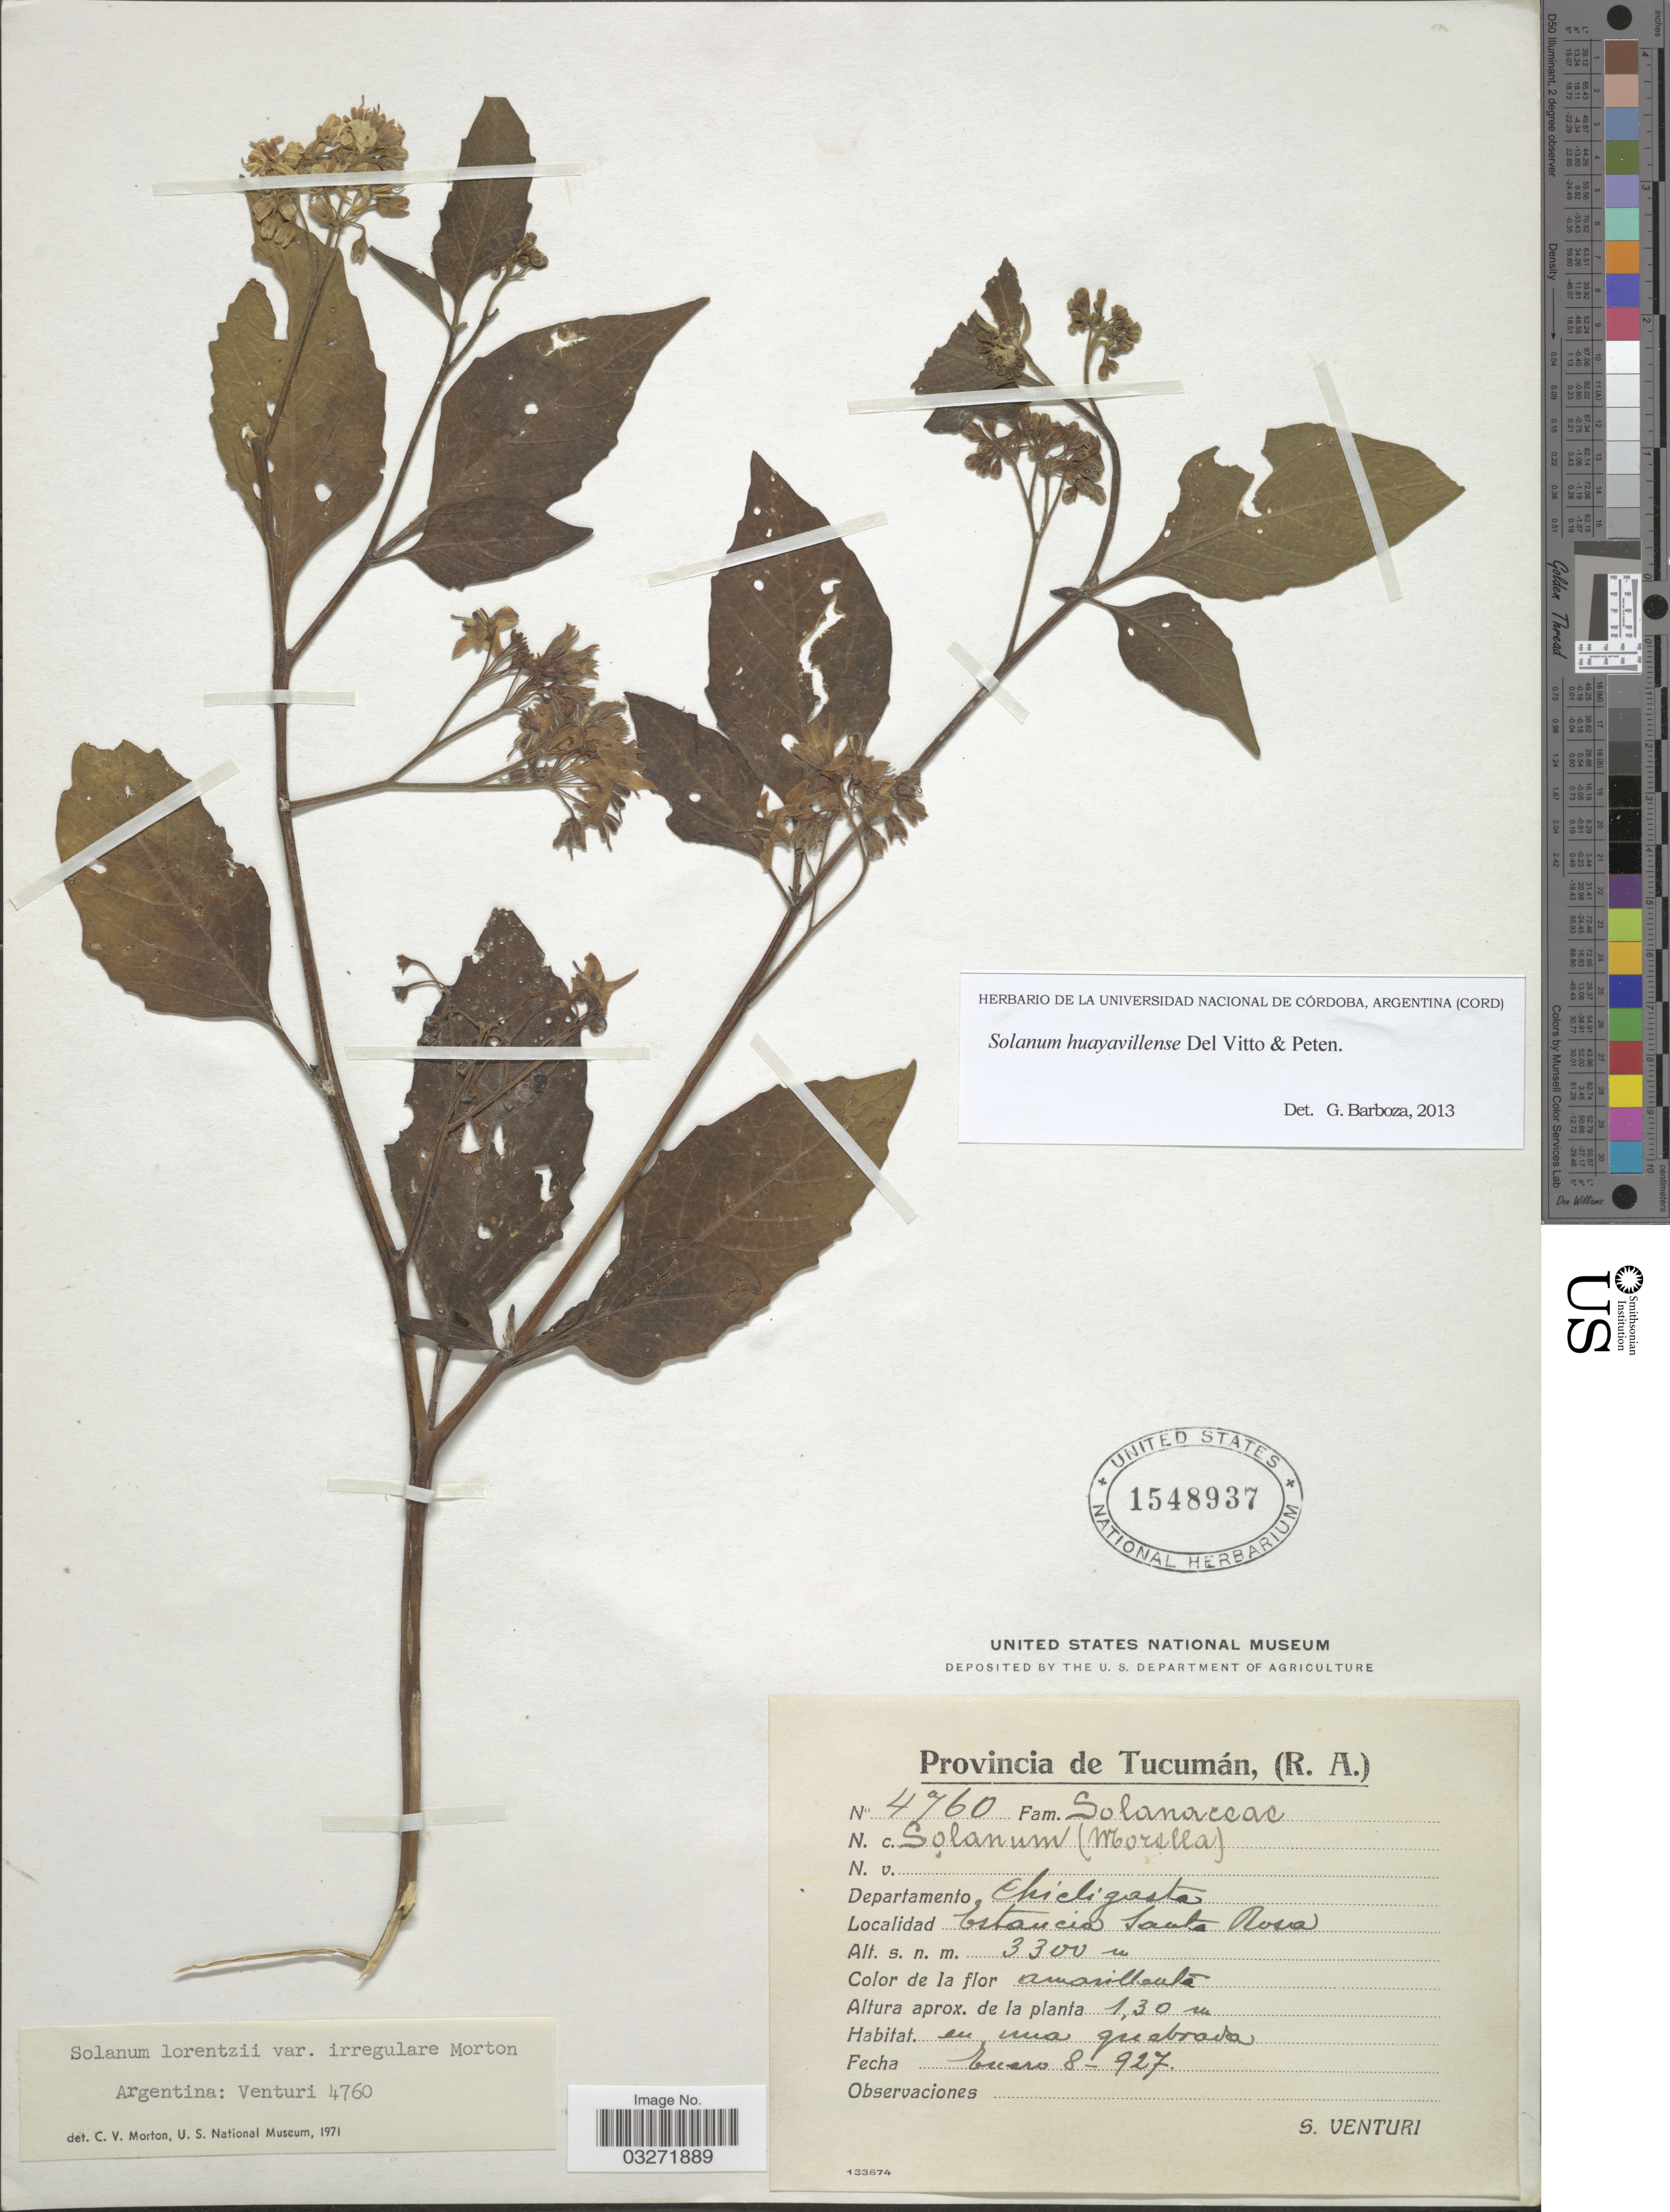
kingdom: Plantae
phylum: Tracheophyta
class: Magnoliopsida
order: Solanales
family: Solanaceae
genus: Solanum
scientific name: Solanum huayavillense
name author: Del Vitto & Peten.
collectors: S. Venturi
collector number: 4760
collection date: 1927-01-08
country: Argentina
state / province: Tucuman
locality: Provincia de Tucumán, (R.A.). Departamento Chicligasta. Estancia Santa Rosa.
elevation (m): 3300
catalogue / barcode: US 1548937